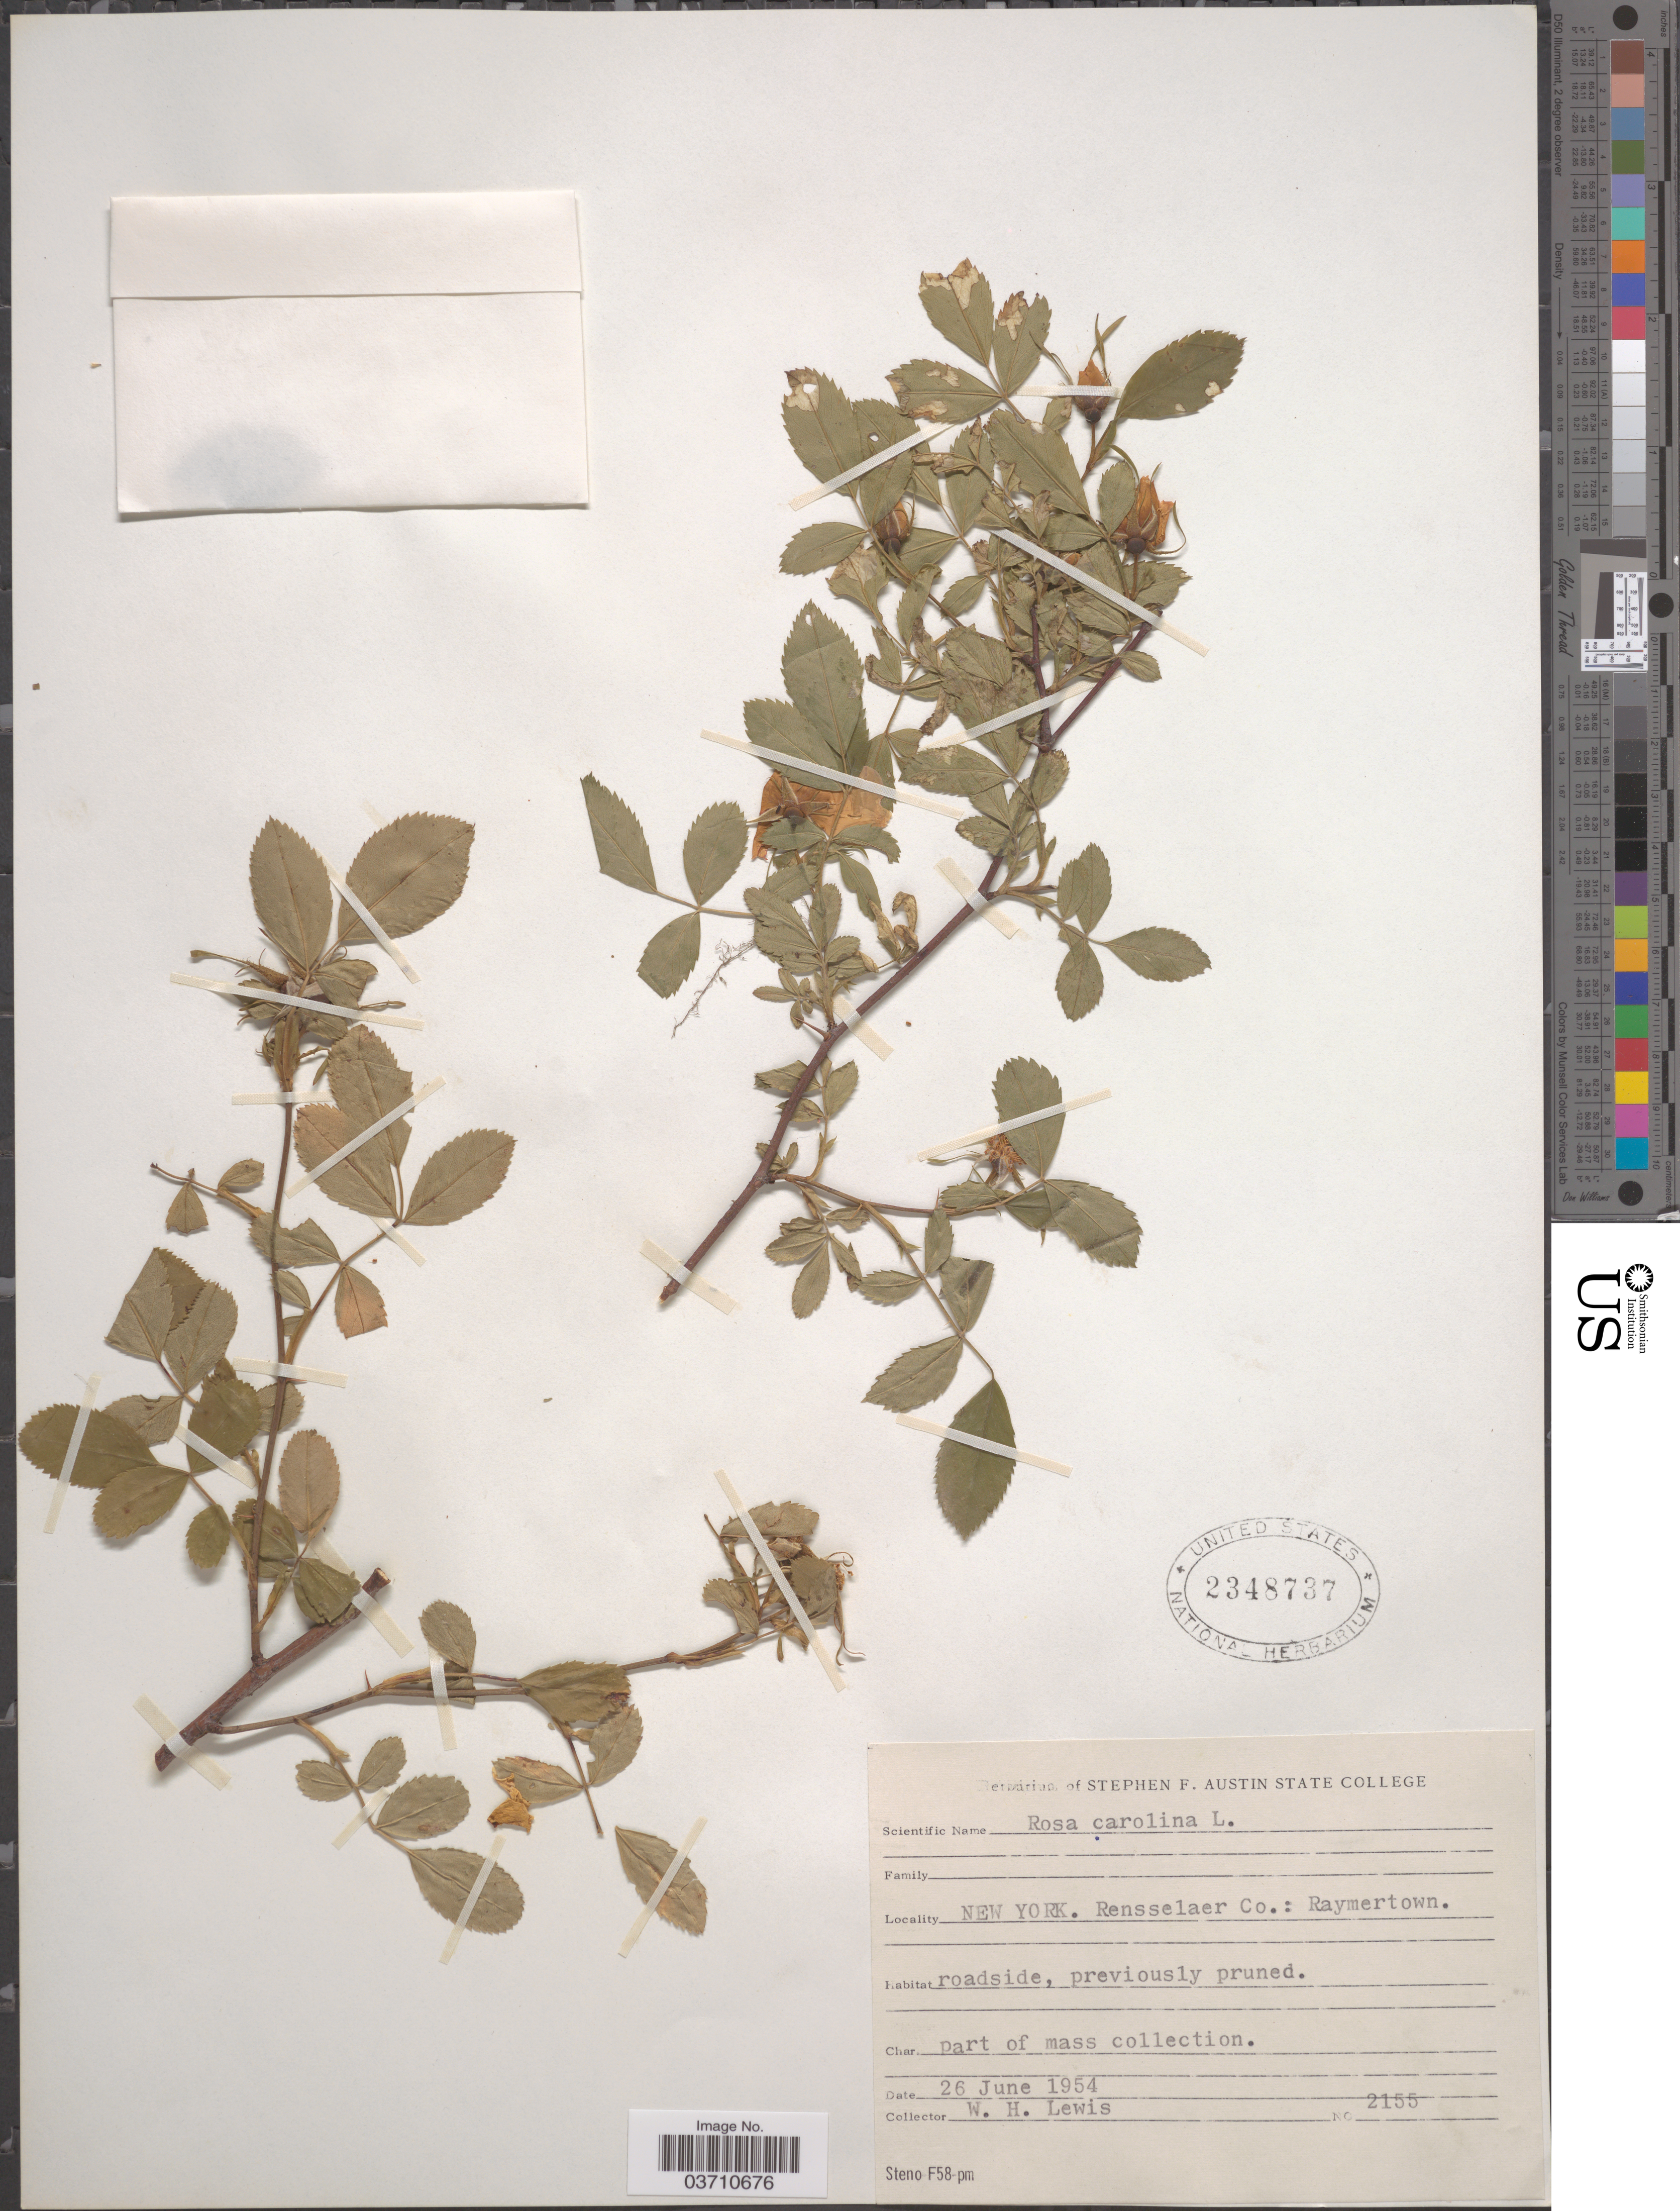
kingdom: Plantae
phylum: Tracheophyta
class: Magnoliopsida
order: Rosales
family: Rosaceae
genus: Rosa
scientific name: Rosa carolina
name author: L.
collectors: W. H. Lewis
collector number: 2155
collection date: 1954-06-26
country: United States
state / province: New York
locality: Rensselaar Co.: Raymertown.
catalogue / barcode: US 2348737